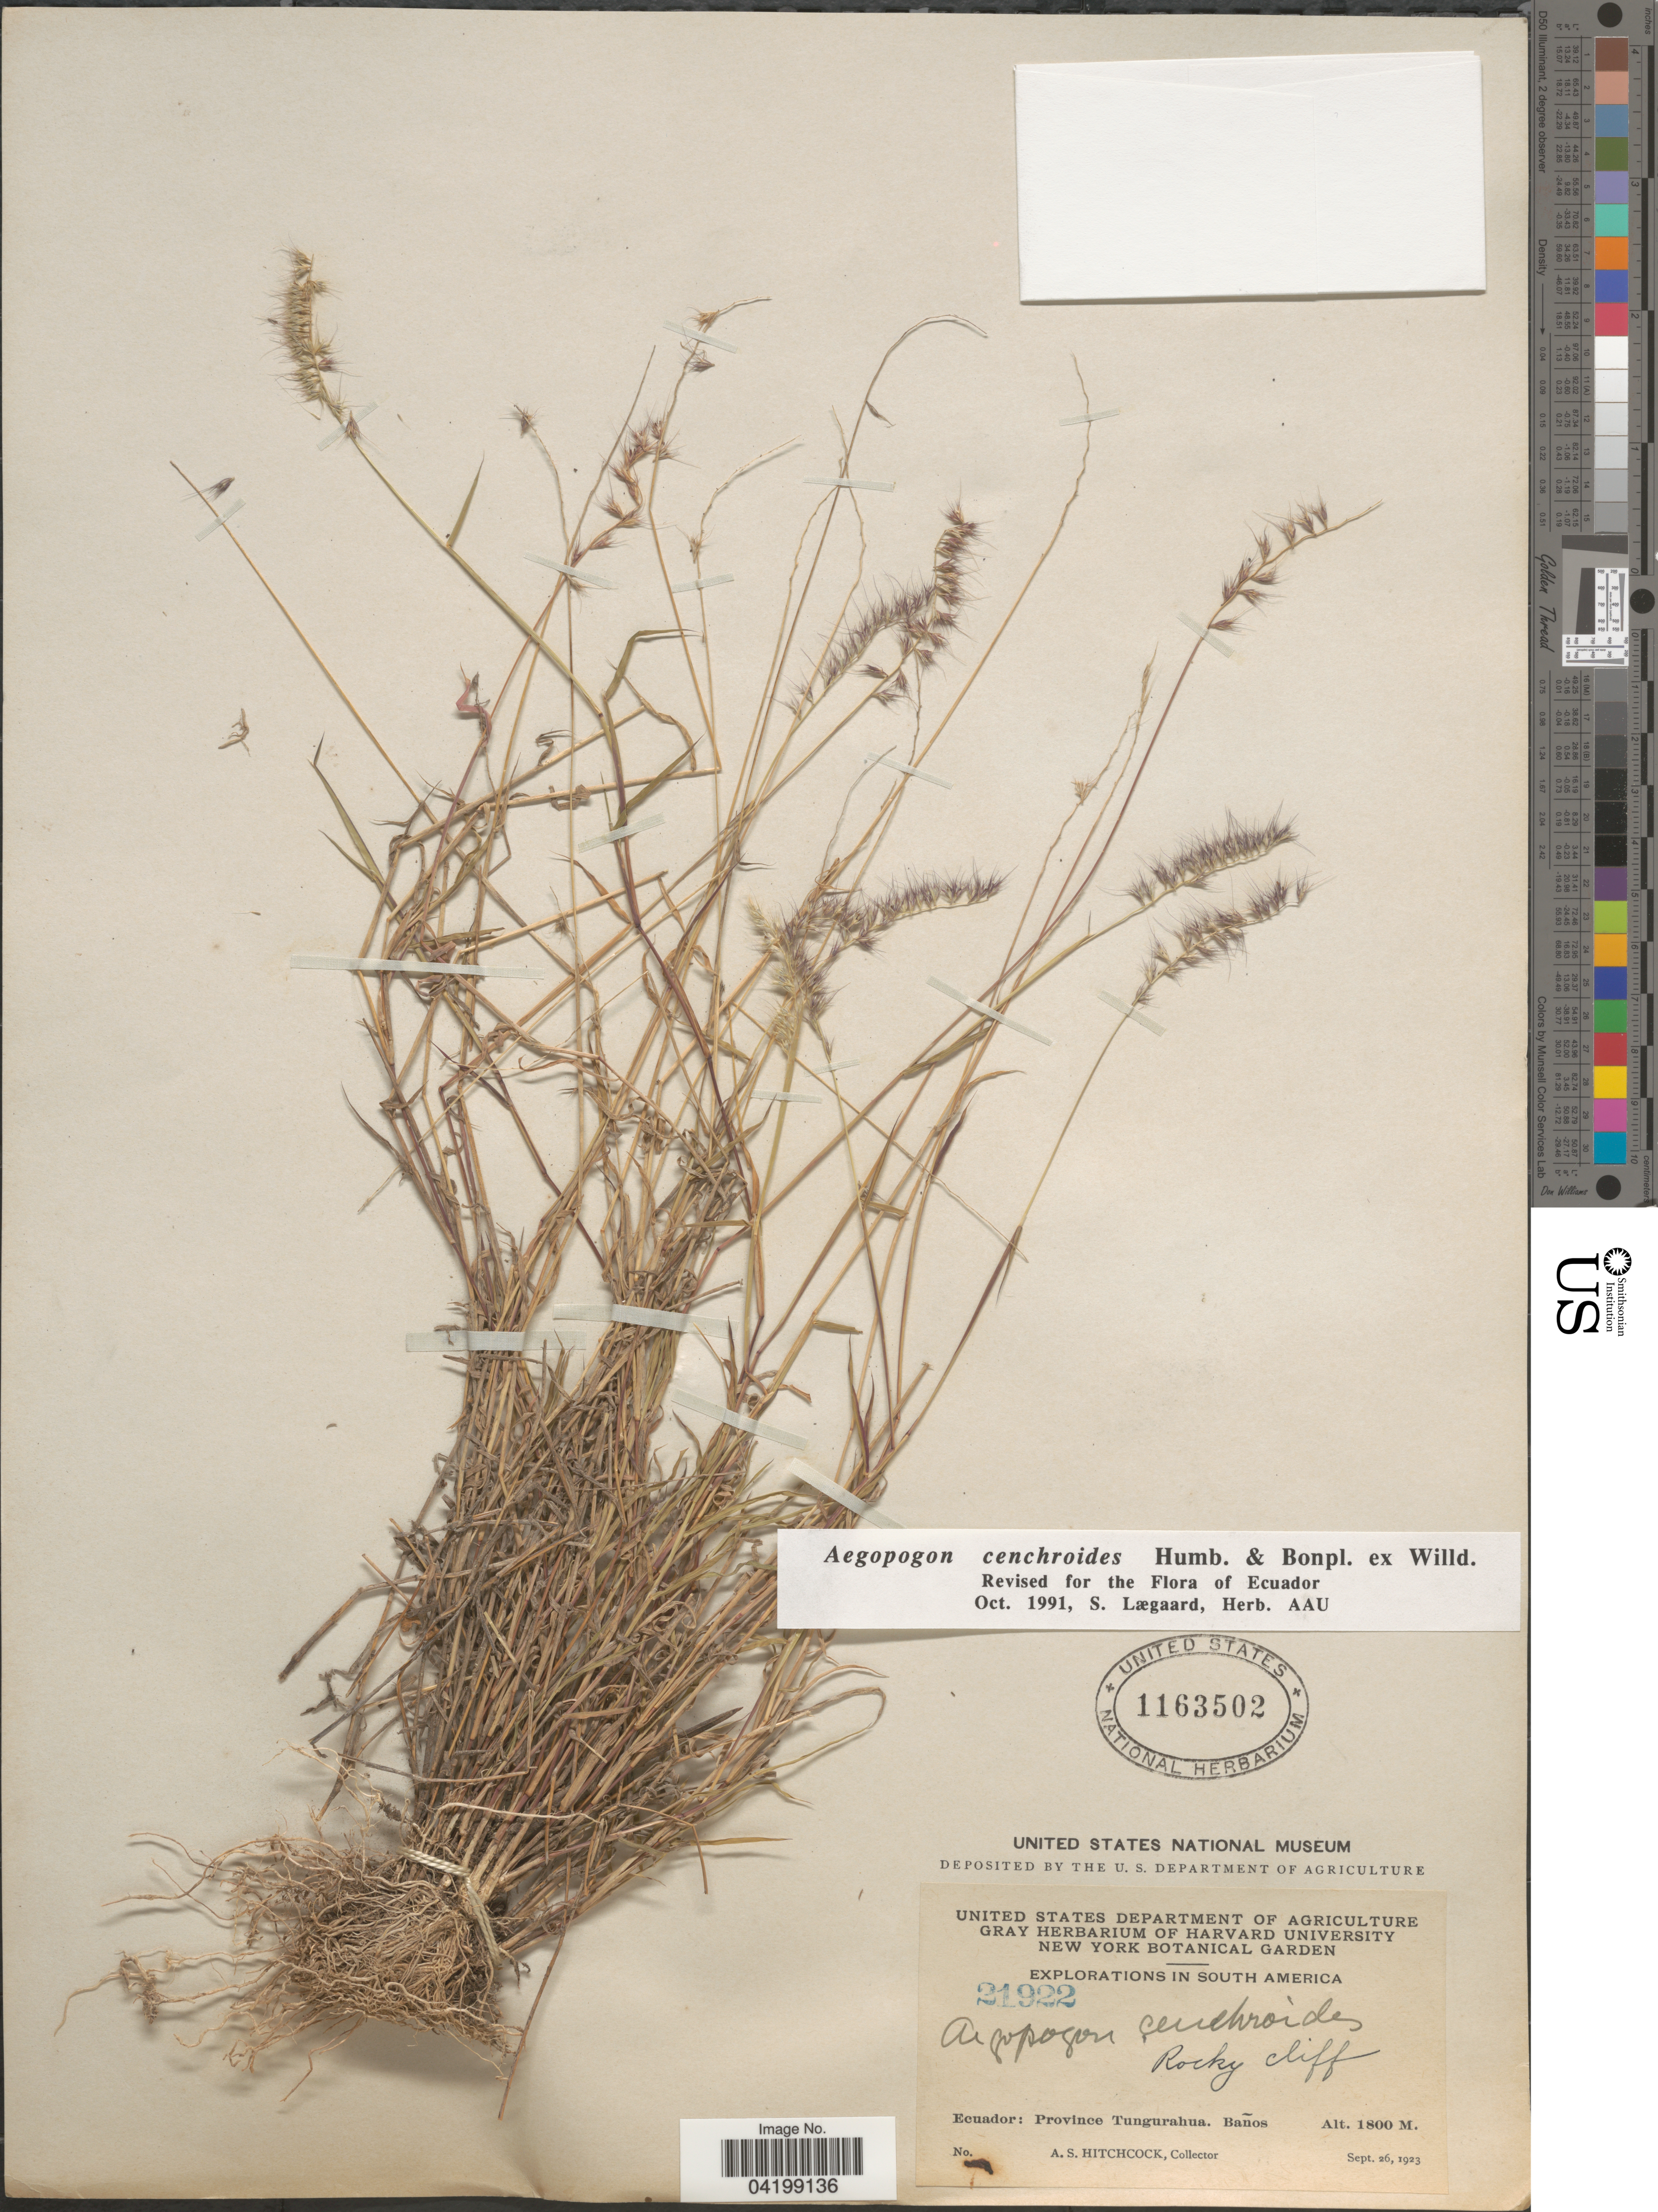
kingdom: Plantae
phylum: Tracheophyta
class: Liliopsida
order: Poales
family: Poaceae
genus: Muhlenbergia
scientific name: Muhlenbergia cenchroides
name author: (Humb. & Bonpl. ex Willd.) P.M. Peterson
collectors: A. S. Hitchcock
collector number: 21922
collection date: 1923-09-26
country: Ecuador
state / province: Tungurahua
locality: Explorations in South America. Baños.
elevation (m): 1800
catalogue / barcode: US 1163502